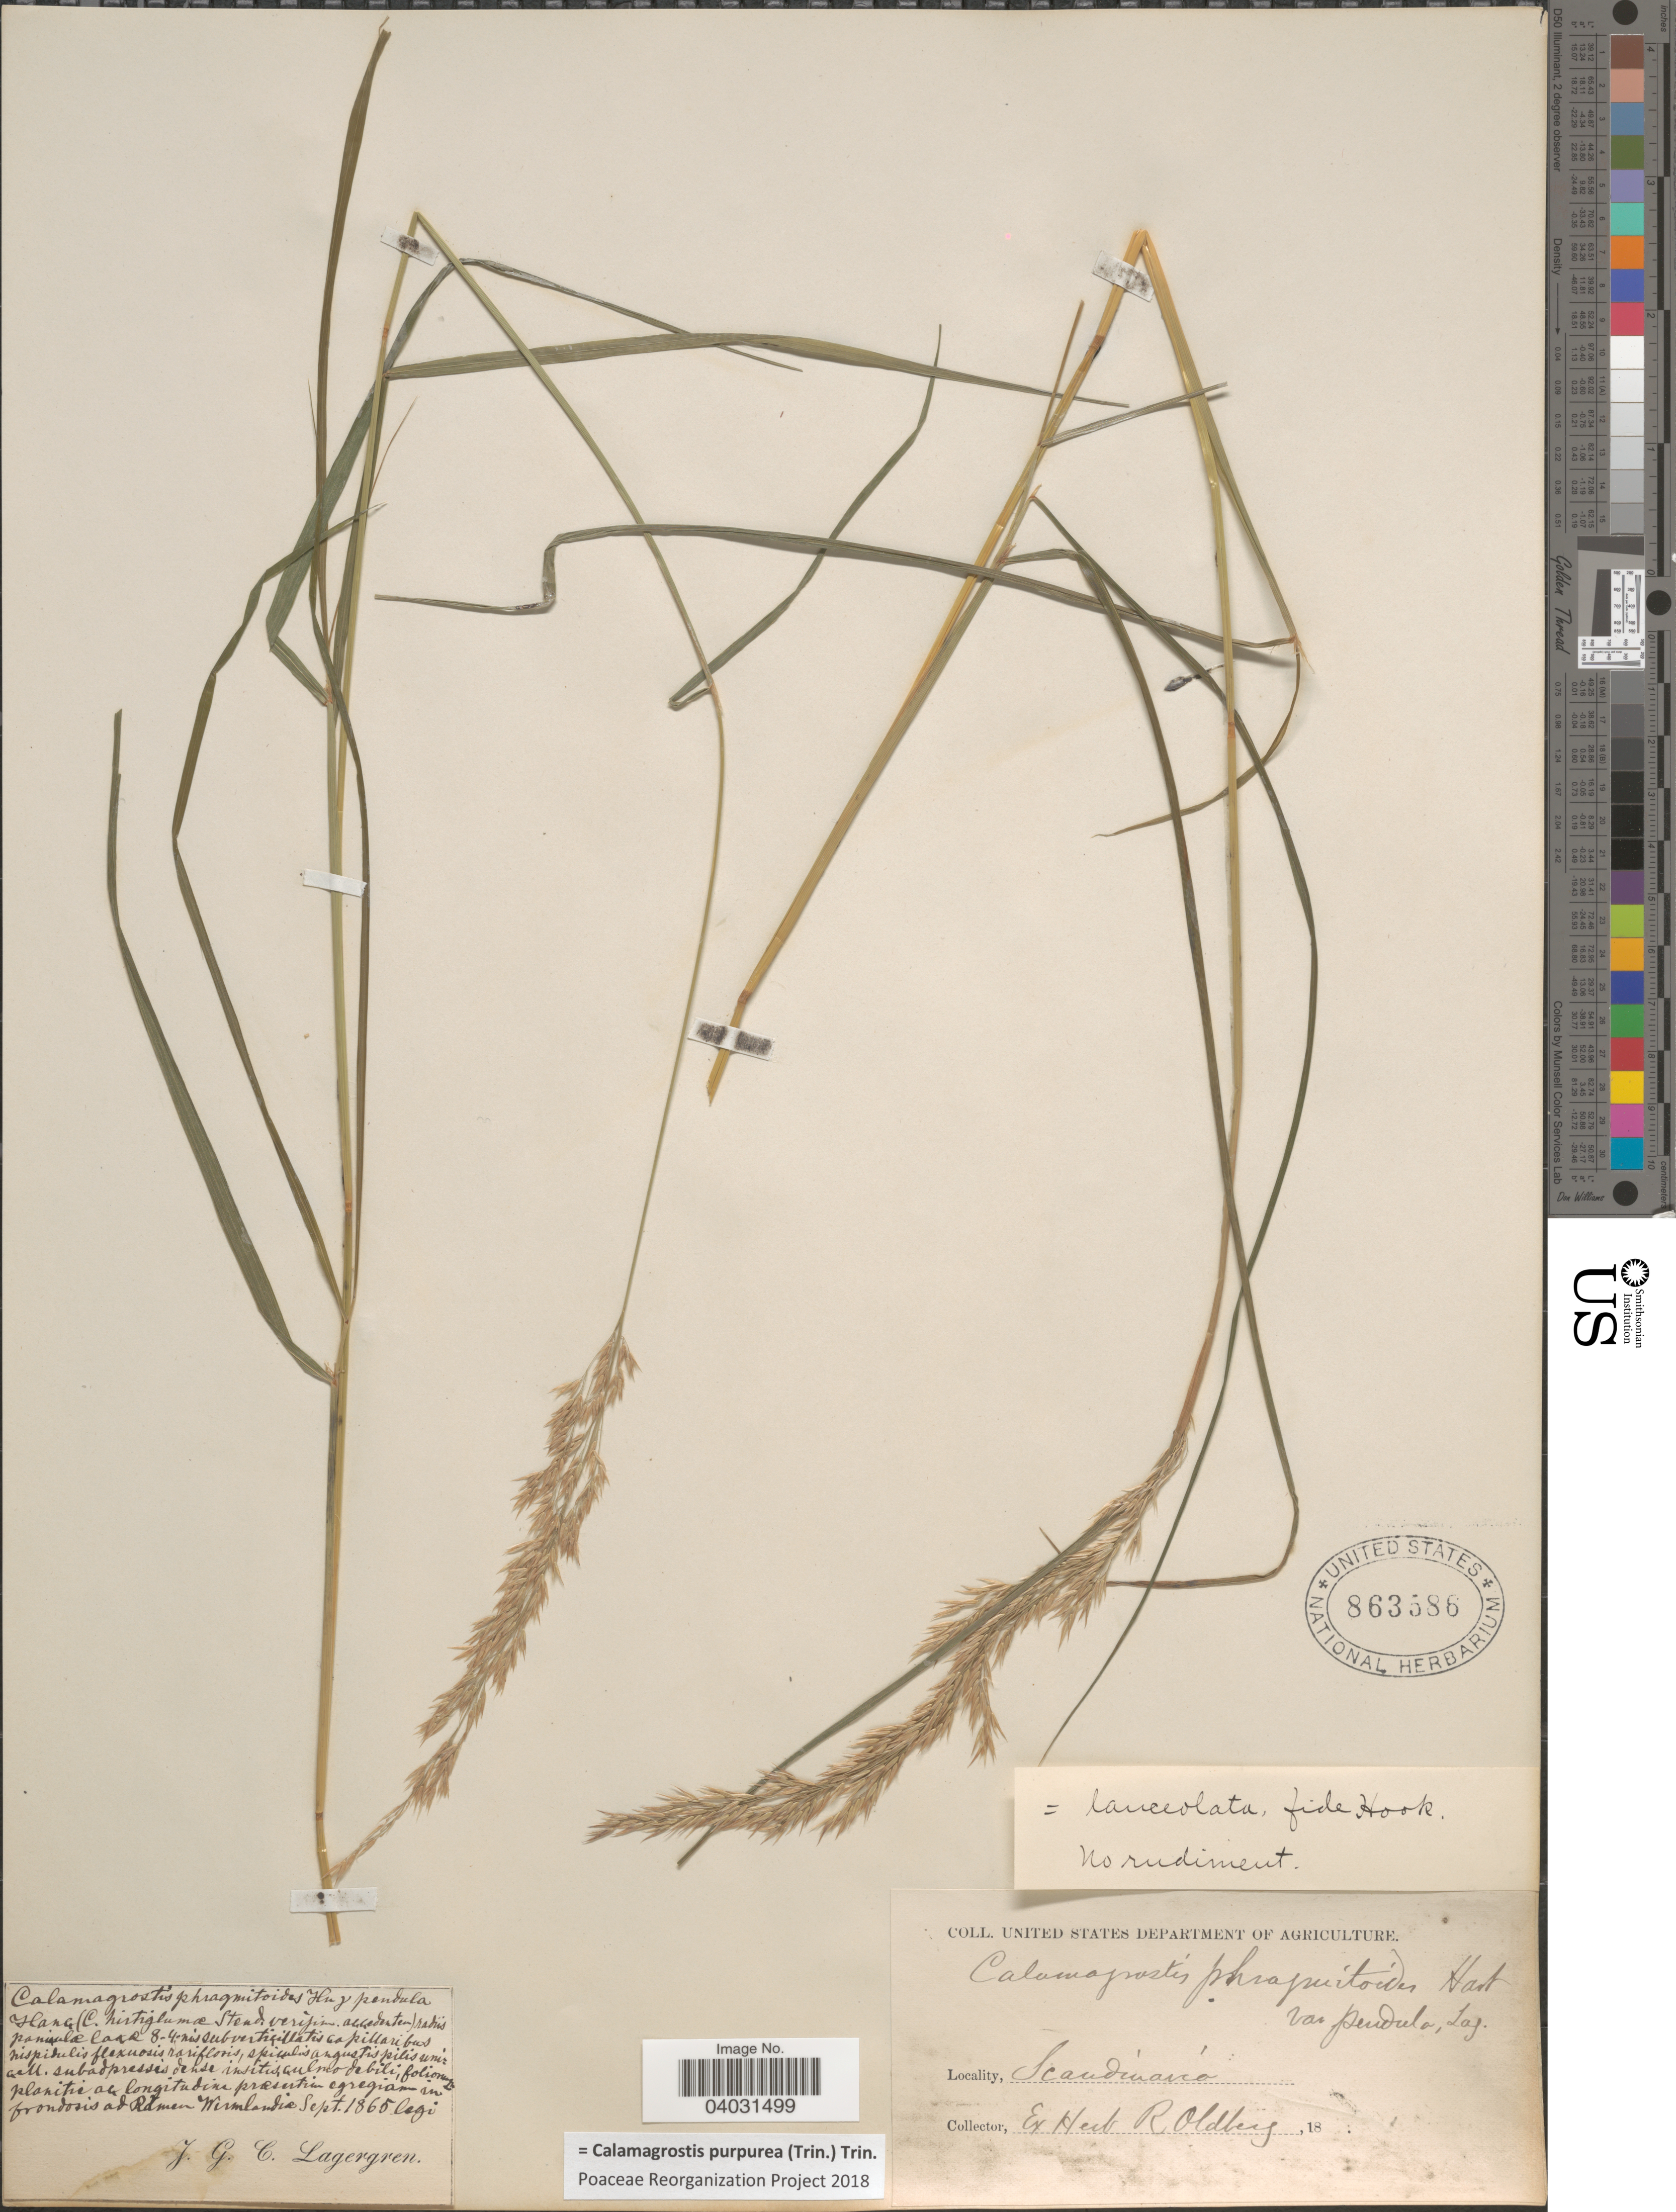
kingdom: Plantae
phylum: Tracheophyta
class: Liliopsida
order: Poales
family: Poaceae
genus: Calamagrostis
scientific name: Calamagrostis purpurea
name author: (Trin.) Trin.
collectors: J. Lagergren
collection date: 1865-09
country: Sweden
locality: In frondosis ad Ramen Wermlandiae. Scandinavia.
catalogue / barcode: US 863586